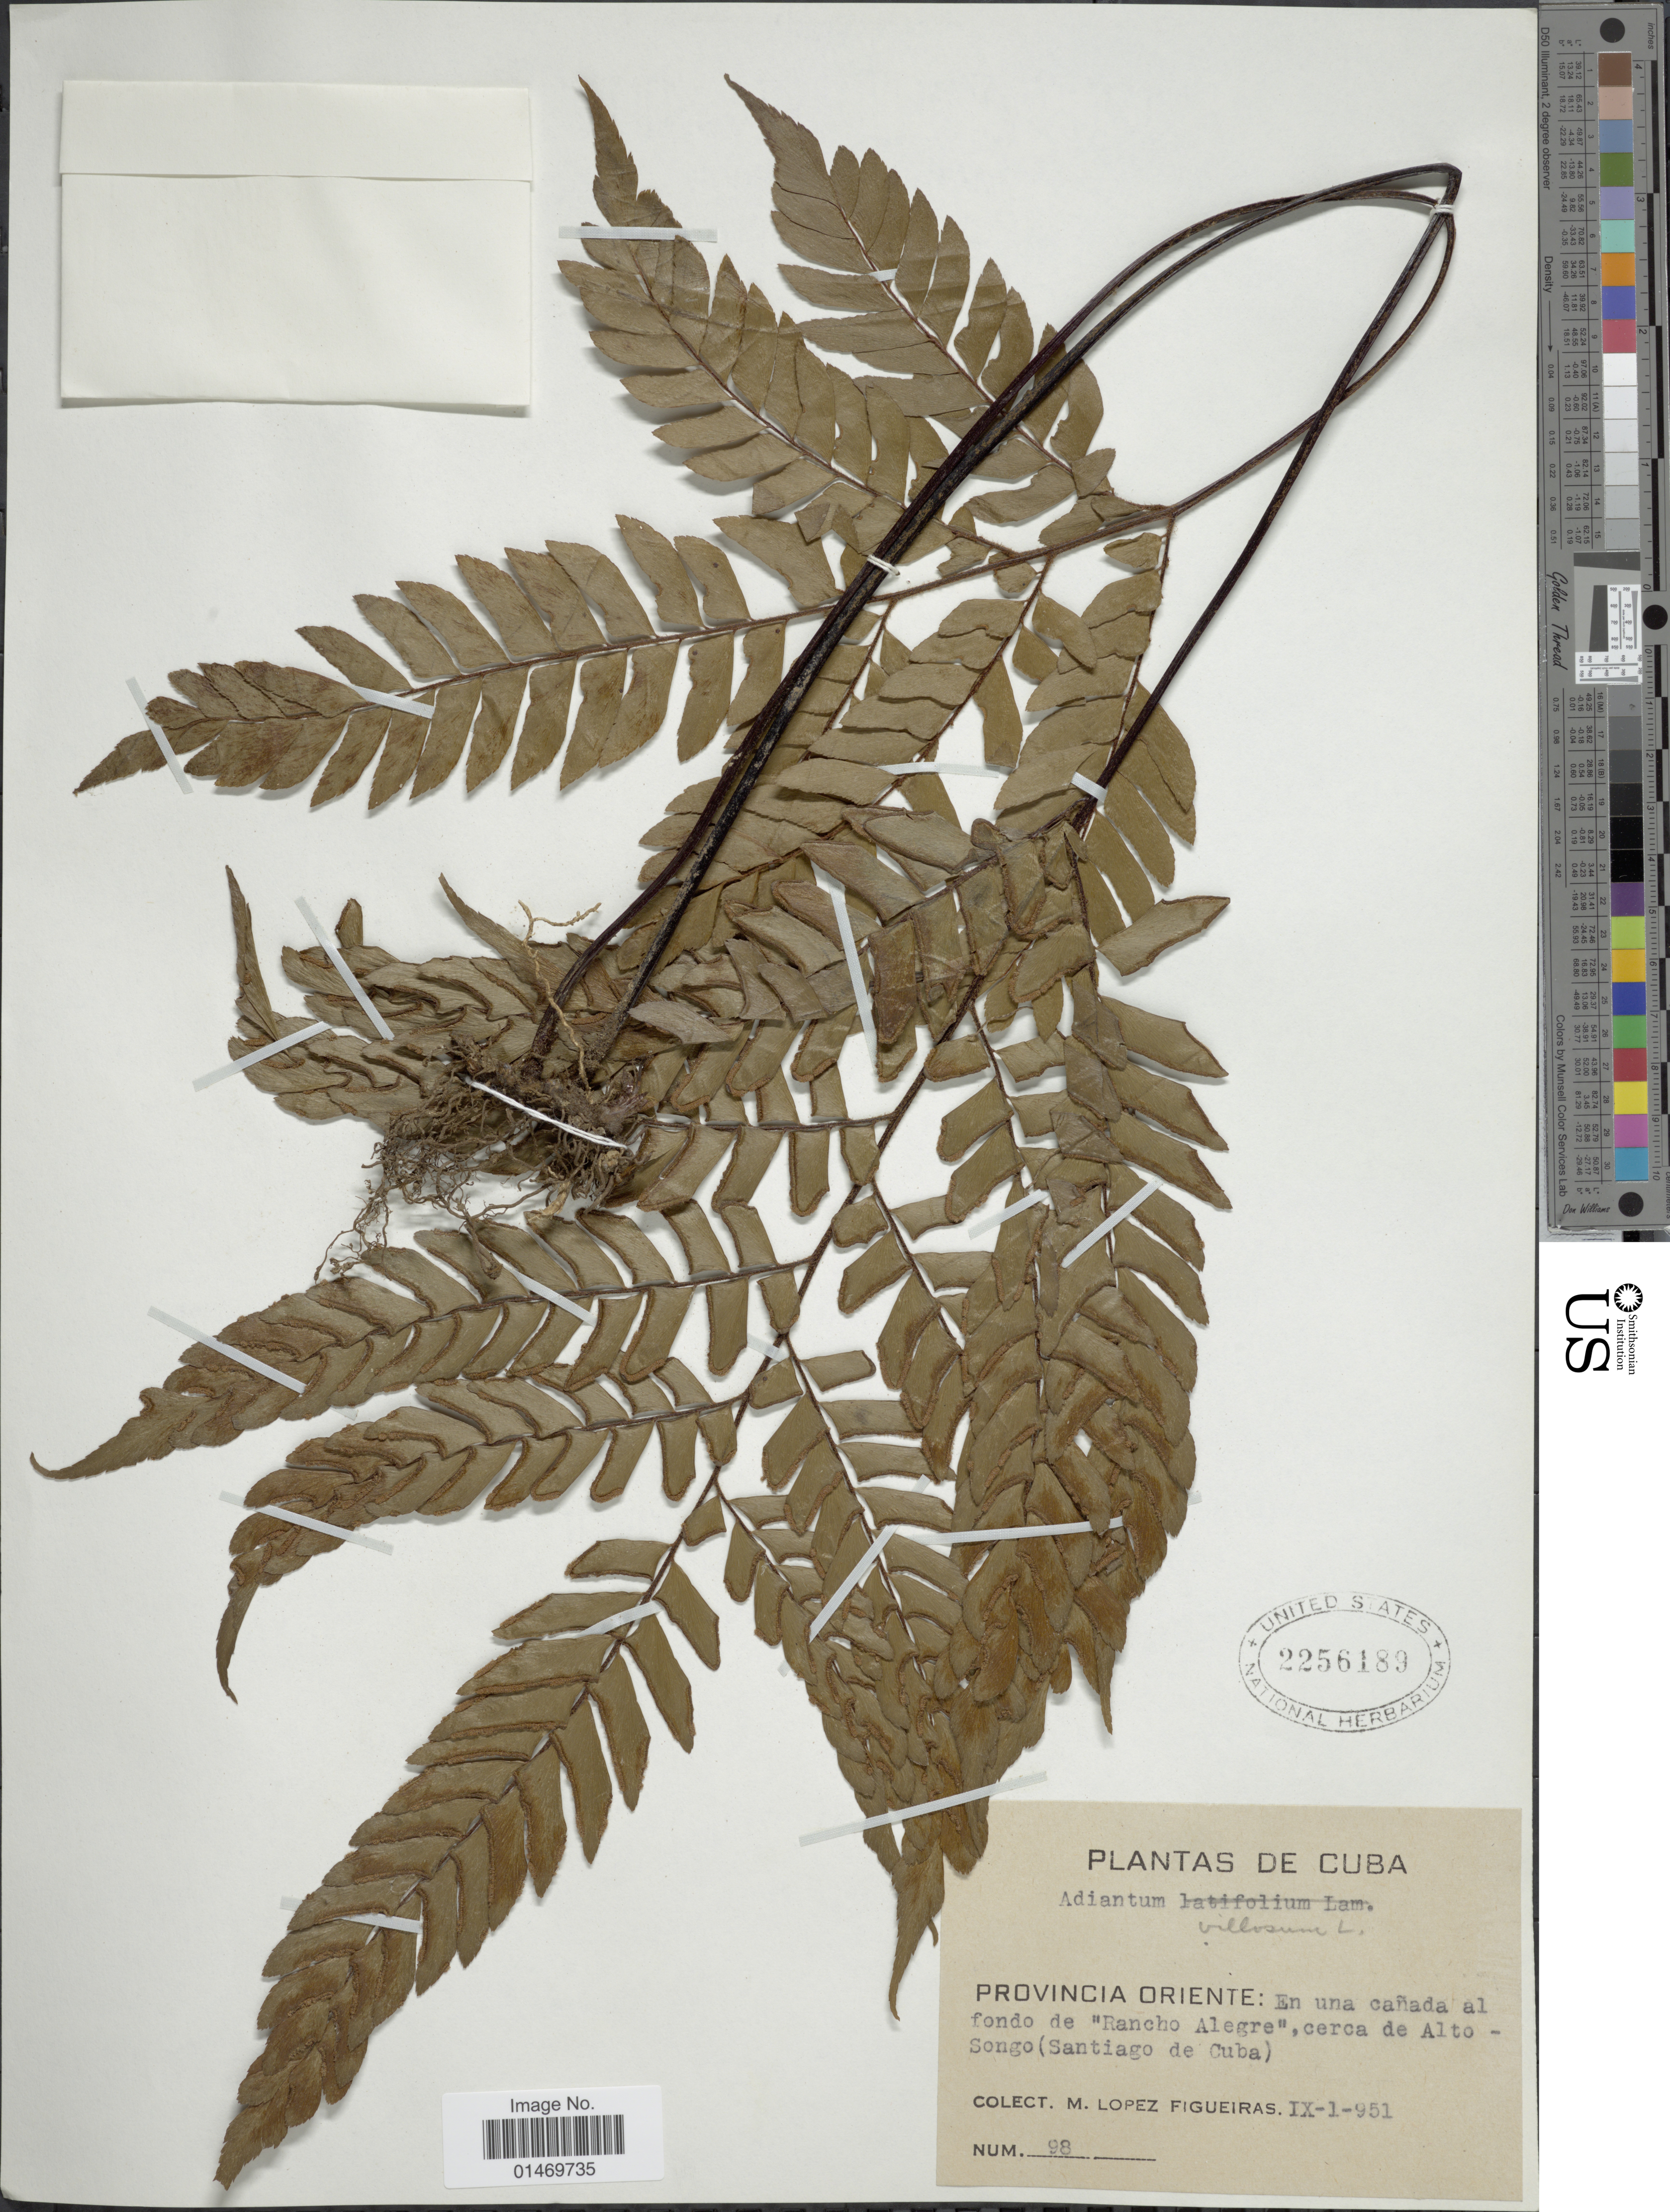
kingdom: Plantae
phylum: Tracheophyta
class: Polypodiopsida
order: Polypodiales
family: Pteridaceae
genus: Adiantum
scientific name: Adiantum villosum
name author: L.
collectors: M. López Figueiras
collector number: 98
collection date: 1951-09-01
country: Cuba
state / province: Oriente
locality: Cuba, En una canada al fondo de Rancho Alegre, cecra de Alto Songo. ( Santiago de Cuba).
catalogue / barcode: US 2256189